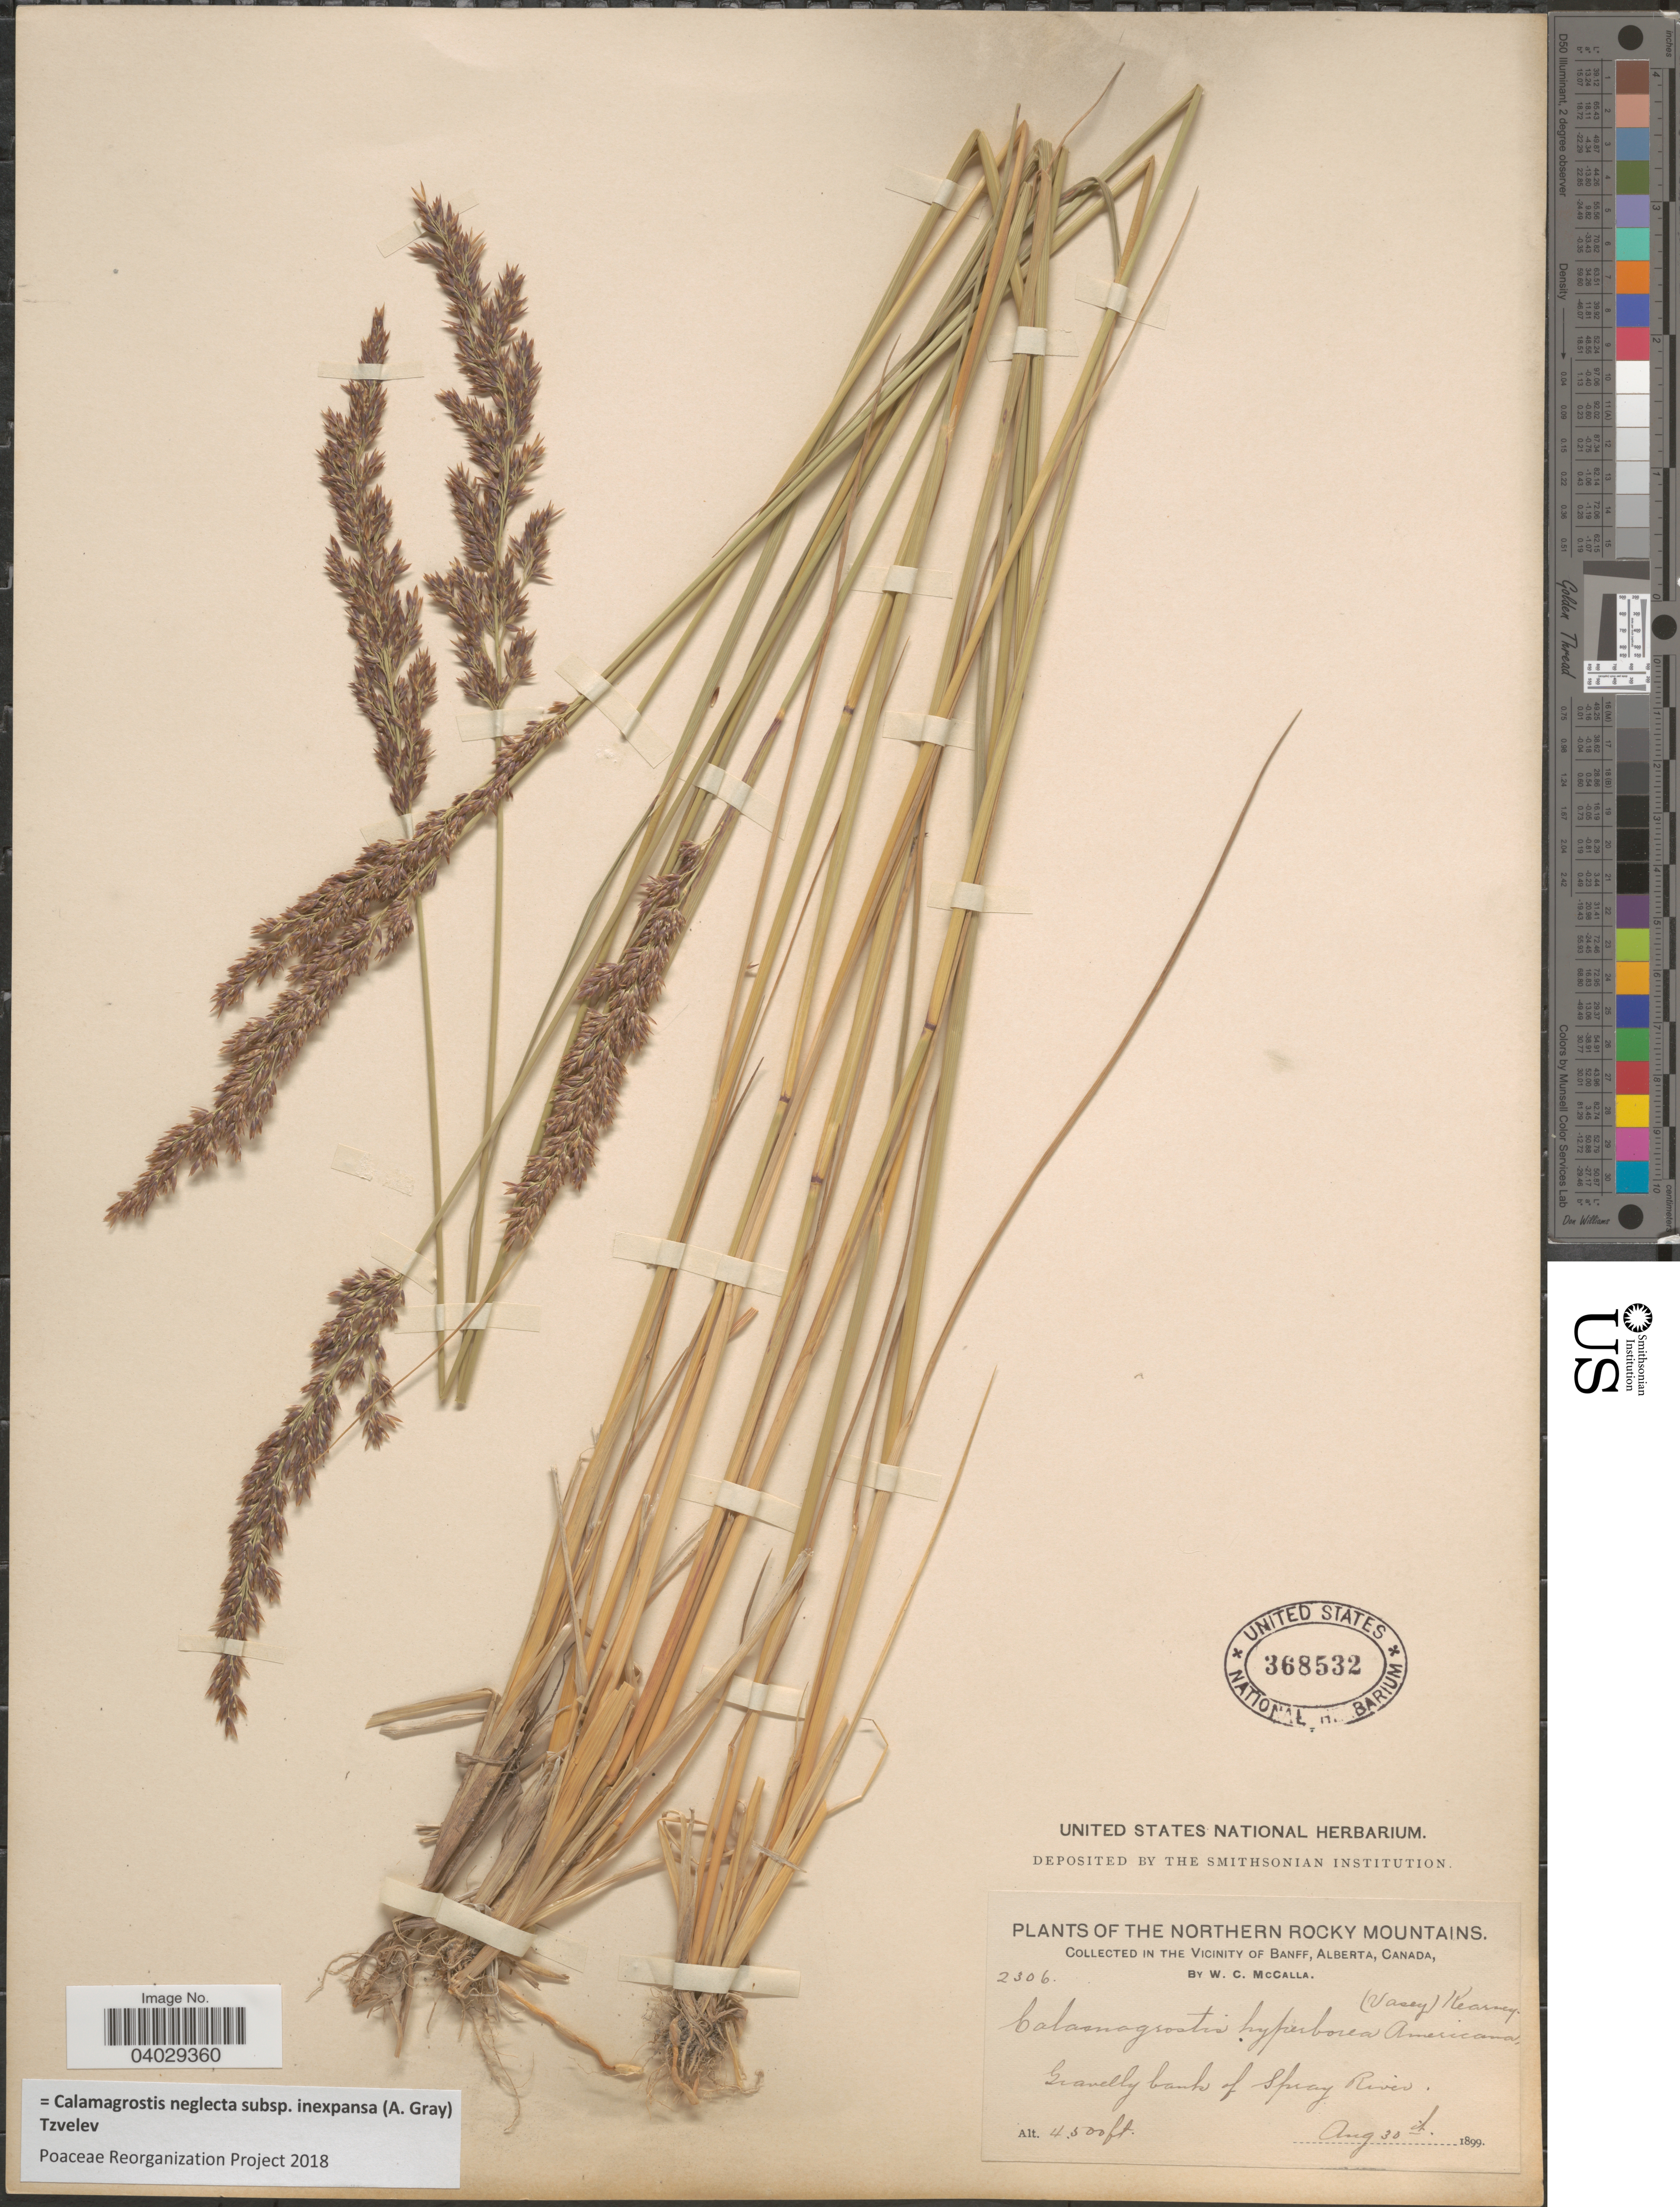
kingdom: Plantae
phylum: Tracheophyta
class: Liliopsida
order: Poales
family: Poaceae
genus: Calamagrostis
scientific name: Calamagrostis neglecta subsp. inexpansa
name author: (A. Gray) Tzvelev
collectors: W. McCalla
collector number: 2306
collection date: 1899-08-30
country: Canada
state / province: Alberta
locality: The Northern Rocky Mountains. In the vicinity of Banff, Alberta. Gravelly bank of Spray River.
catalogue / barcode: US 368532